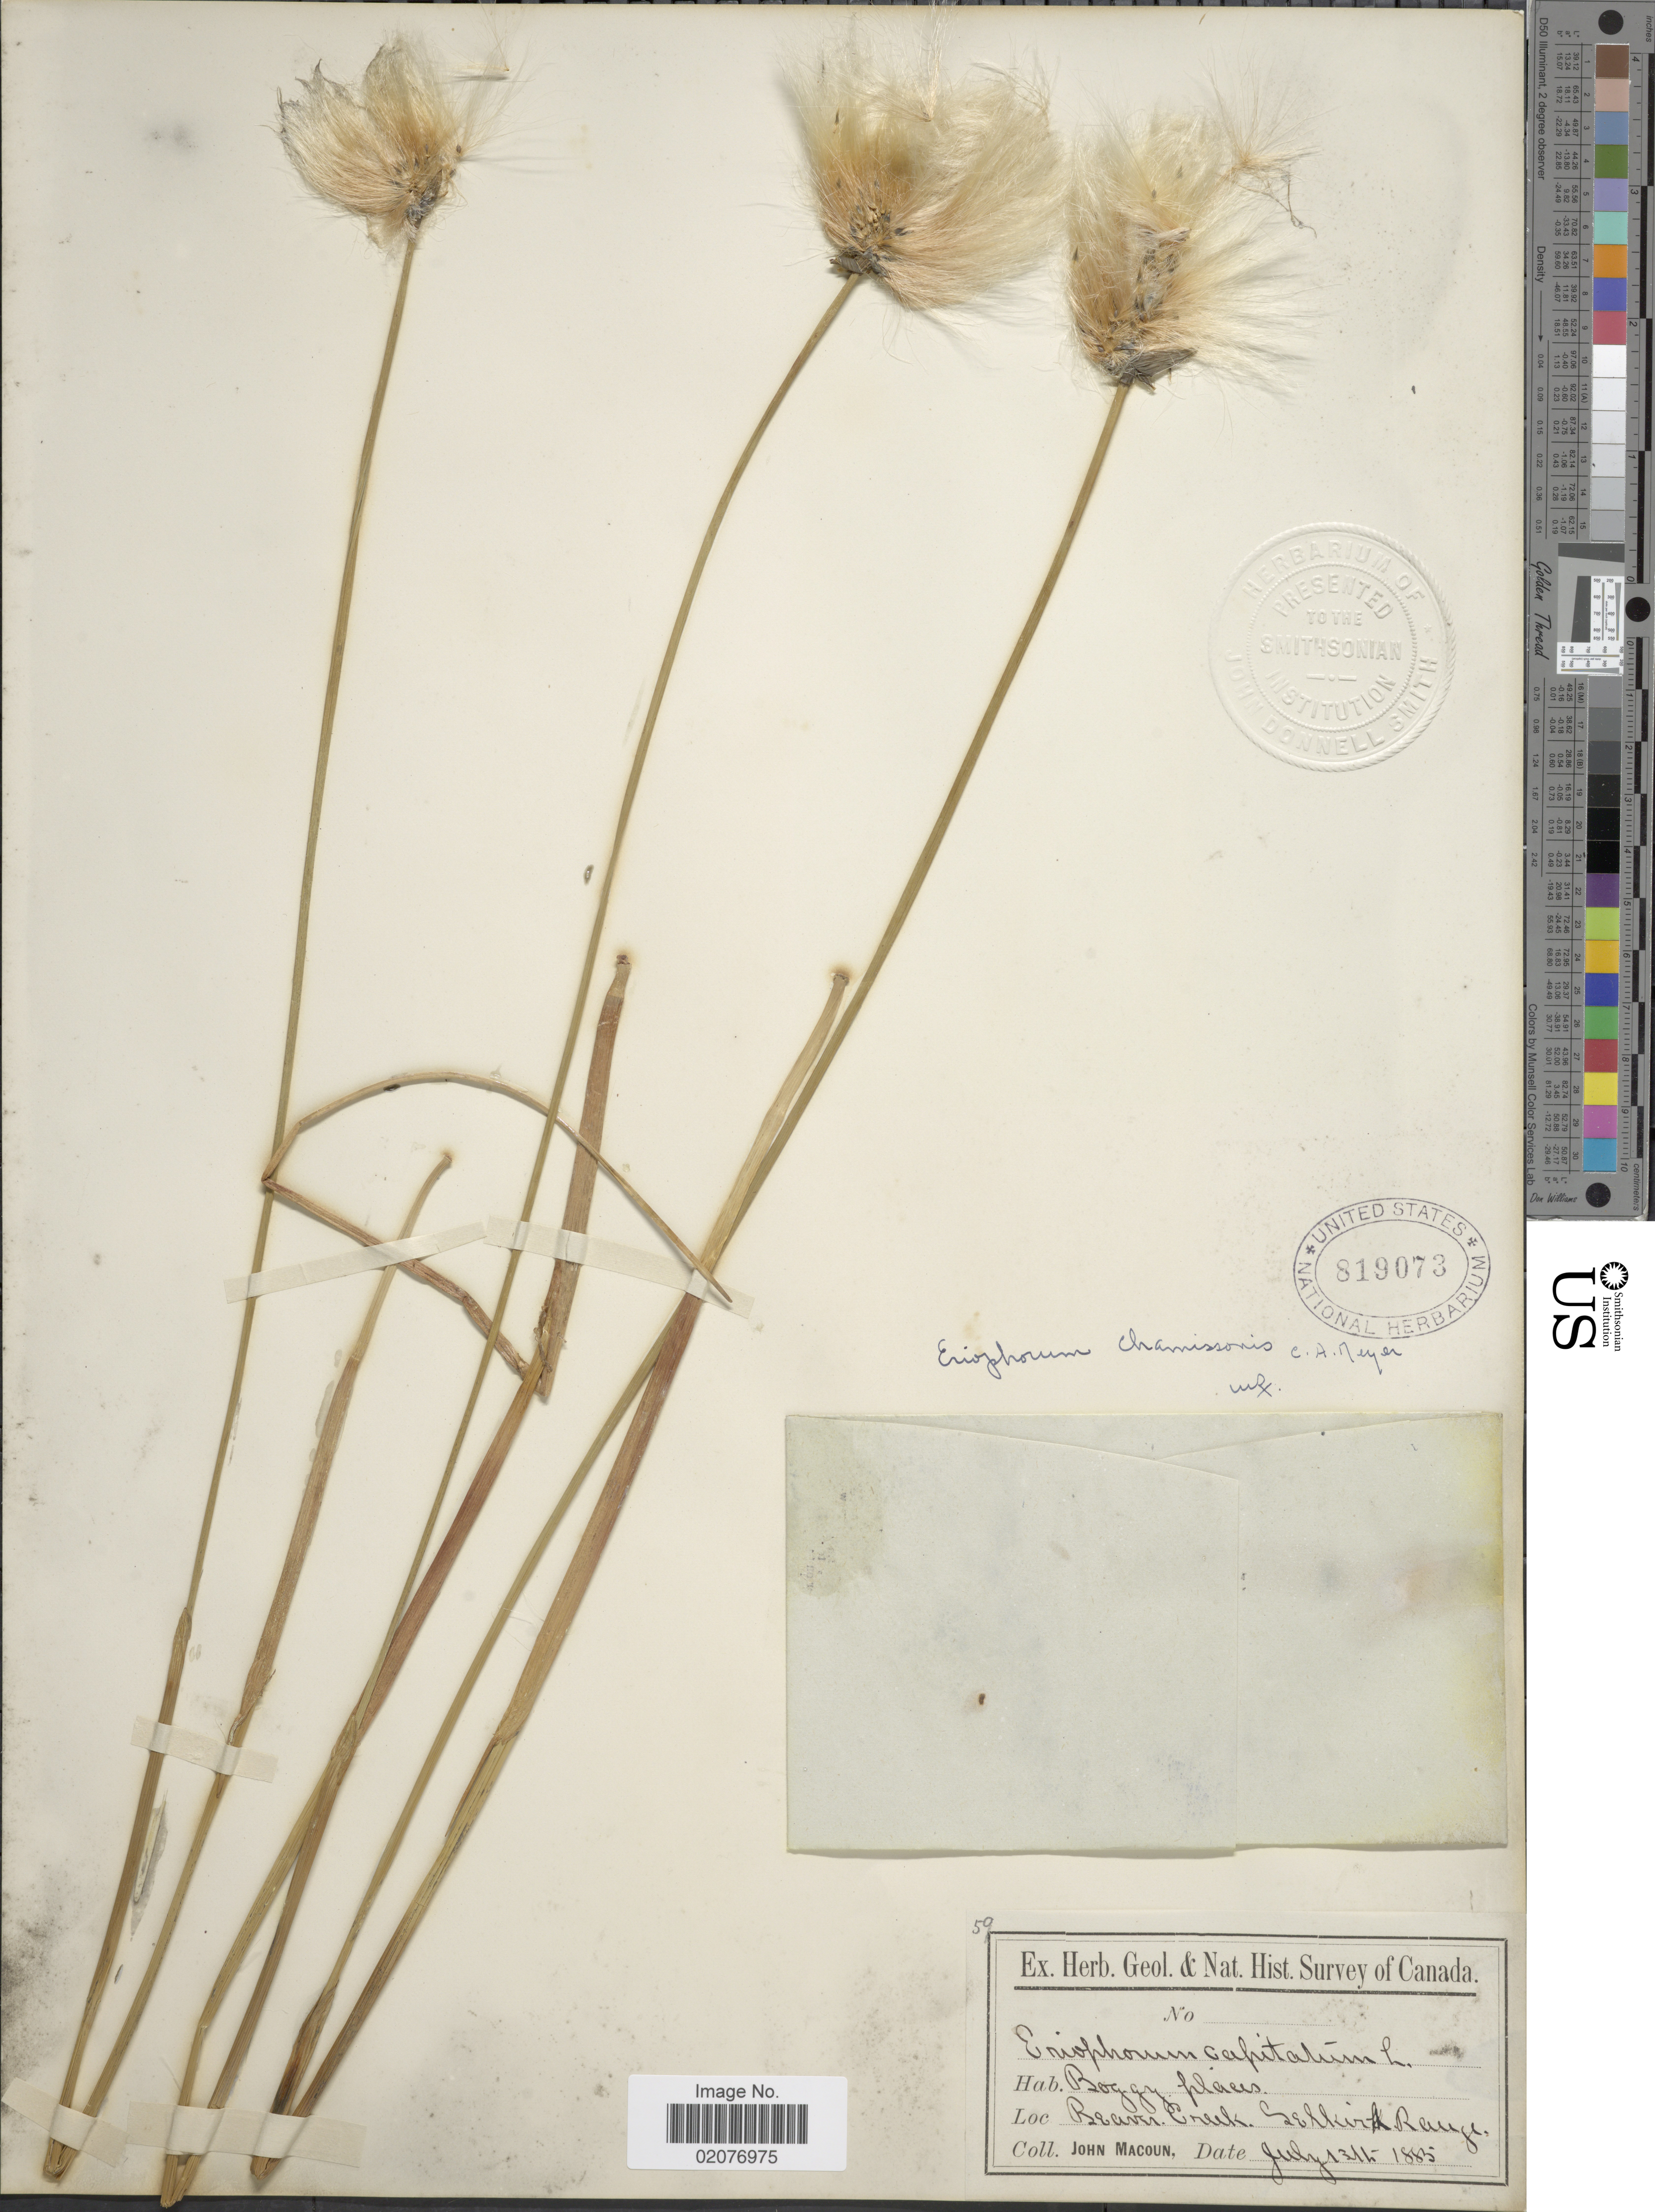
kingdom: Plantae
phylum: Tracheophyta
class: Liliopsida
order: Poales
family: Cyperaceae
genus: Eriophorum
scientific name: Eriophorum chamissonis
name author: C.A. Mey.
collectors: J. Macoun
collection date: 1885-07-13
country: Canada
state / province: British Columbia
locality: Boggy places, Beaver Creek, Selkirk Range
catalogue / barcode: US 819073